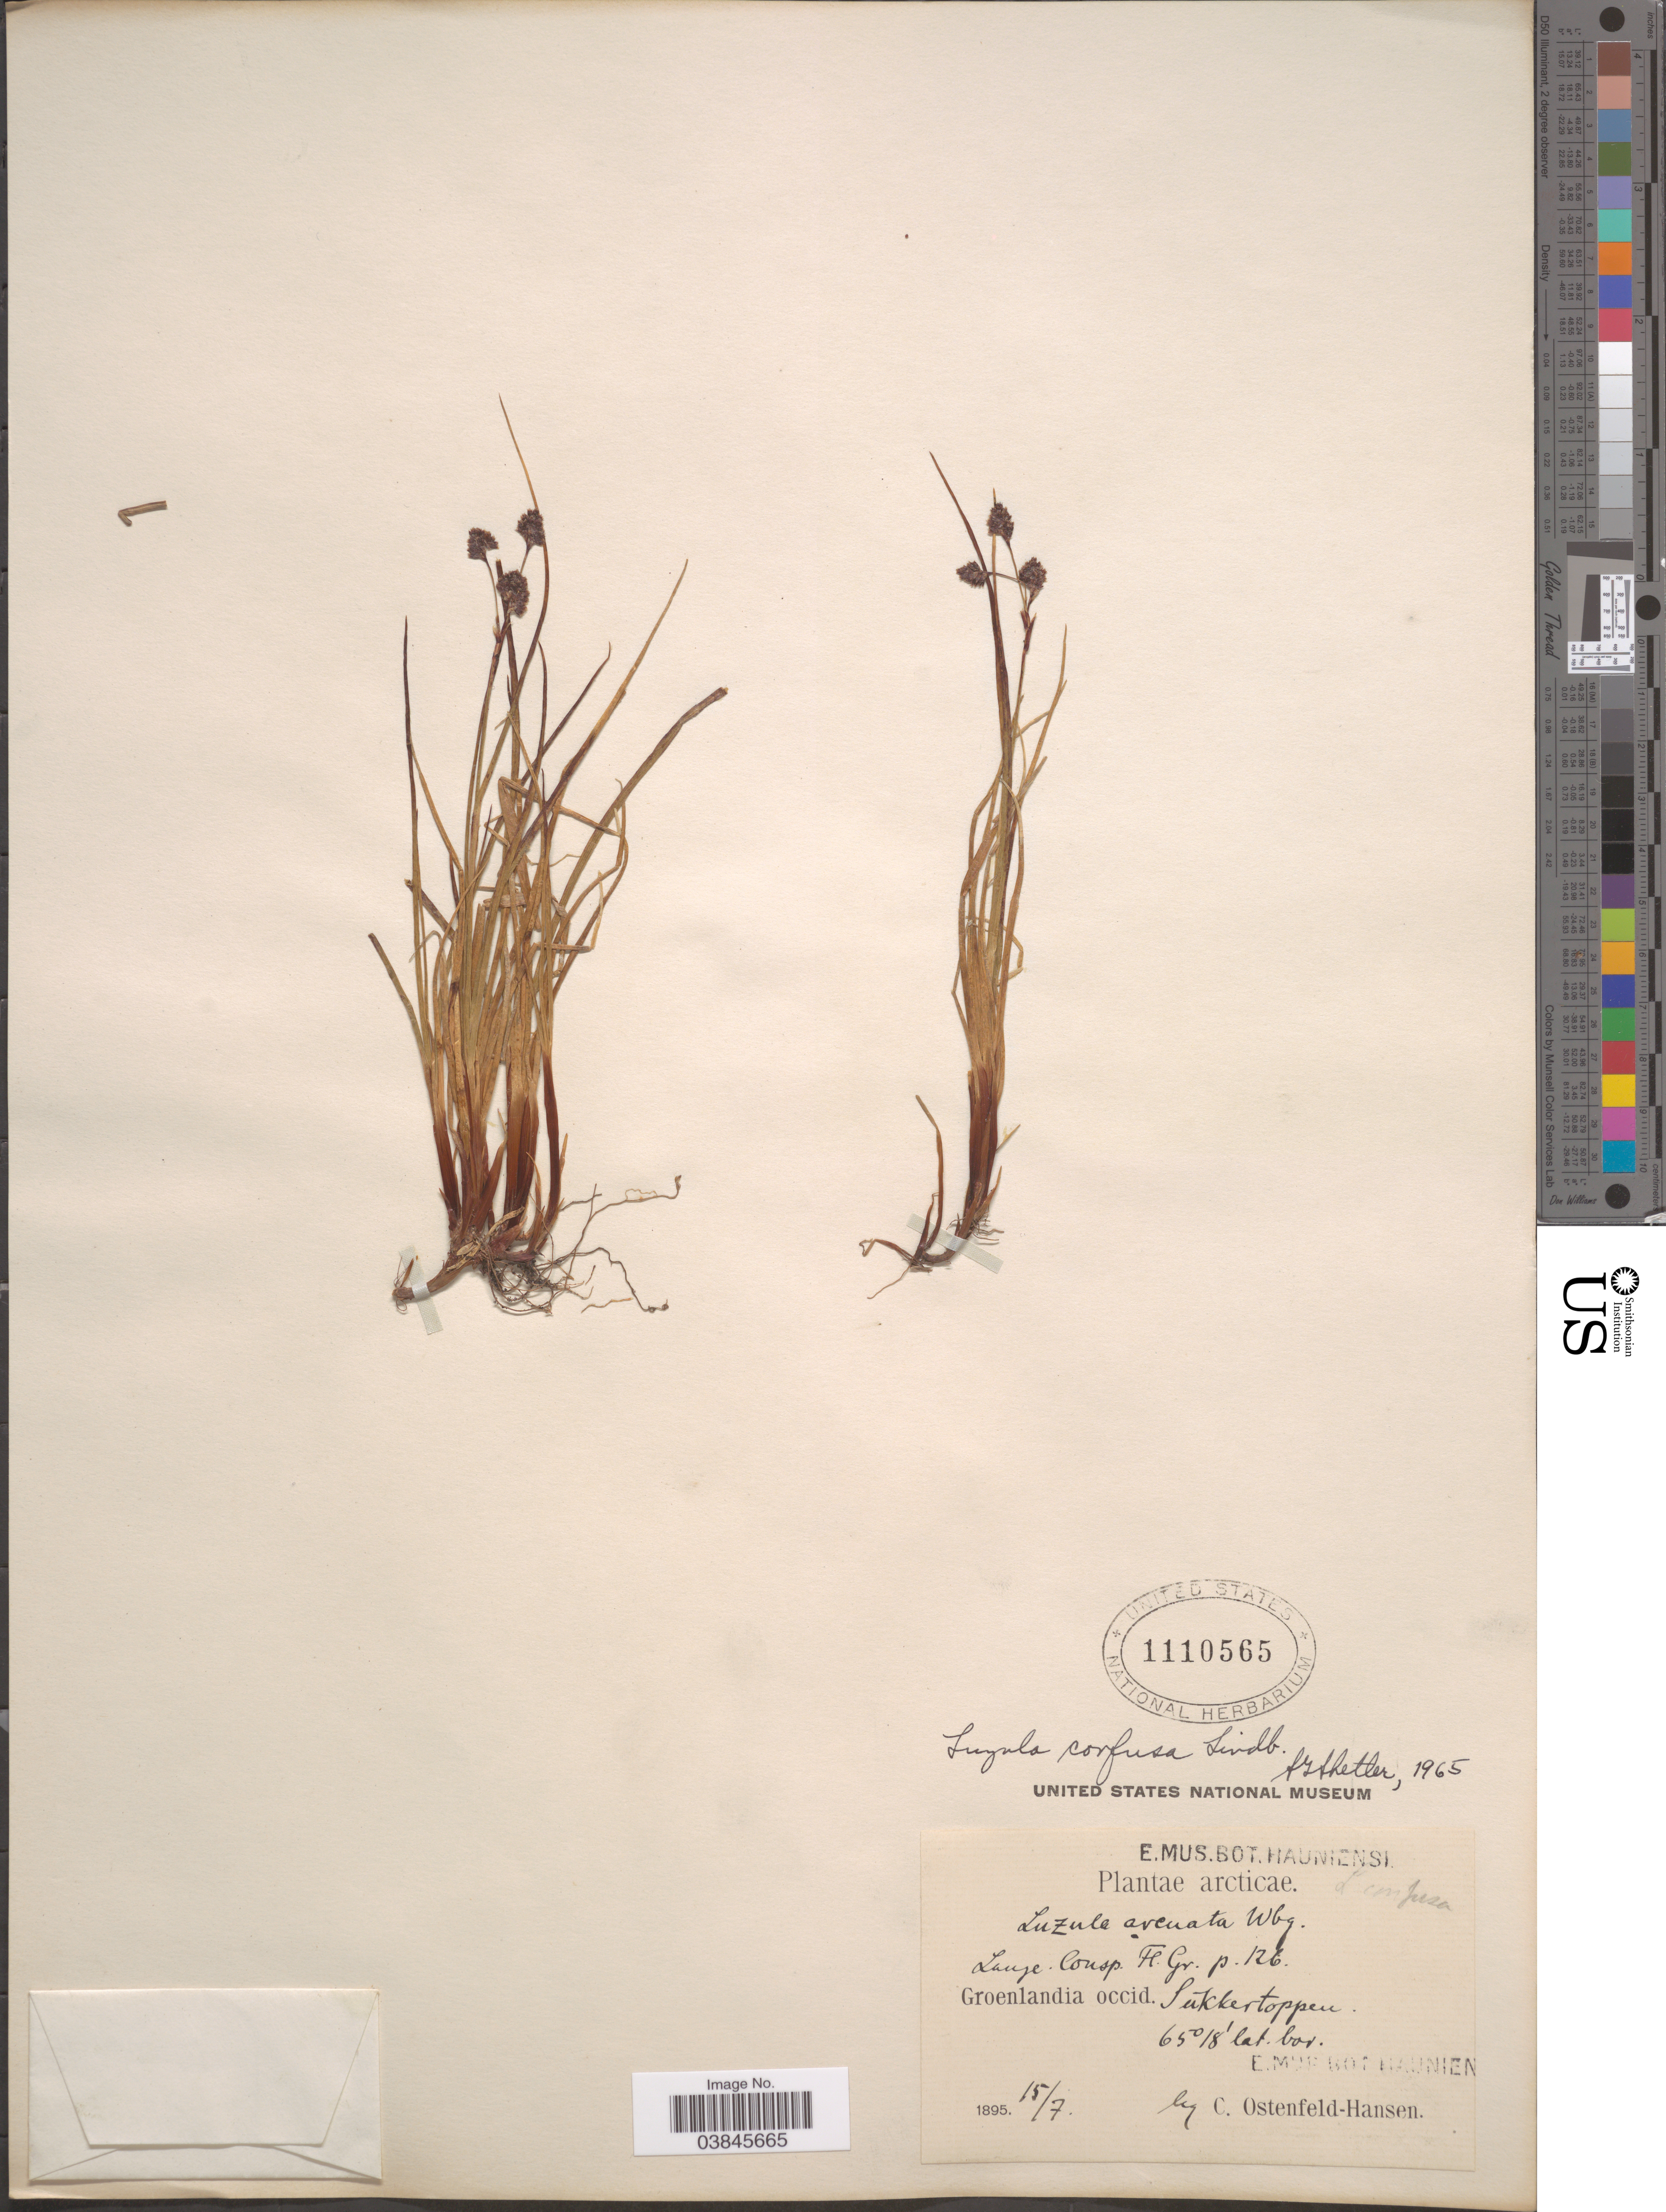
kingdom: Plantae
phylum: Tracheophyta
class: Liliopsida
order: Poales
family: Juncaceae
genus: Luzula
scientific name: Luzula confusa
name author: Lindeb.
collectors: C. Ostenfeld-Hansen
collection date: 1895-07-15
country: Greenland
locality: Arcticae. Groenlandia occid. Sūkkertoppen.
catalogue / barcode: US 1110565